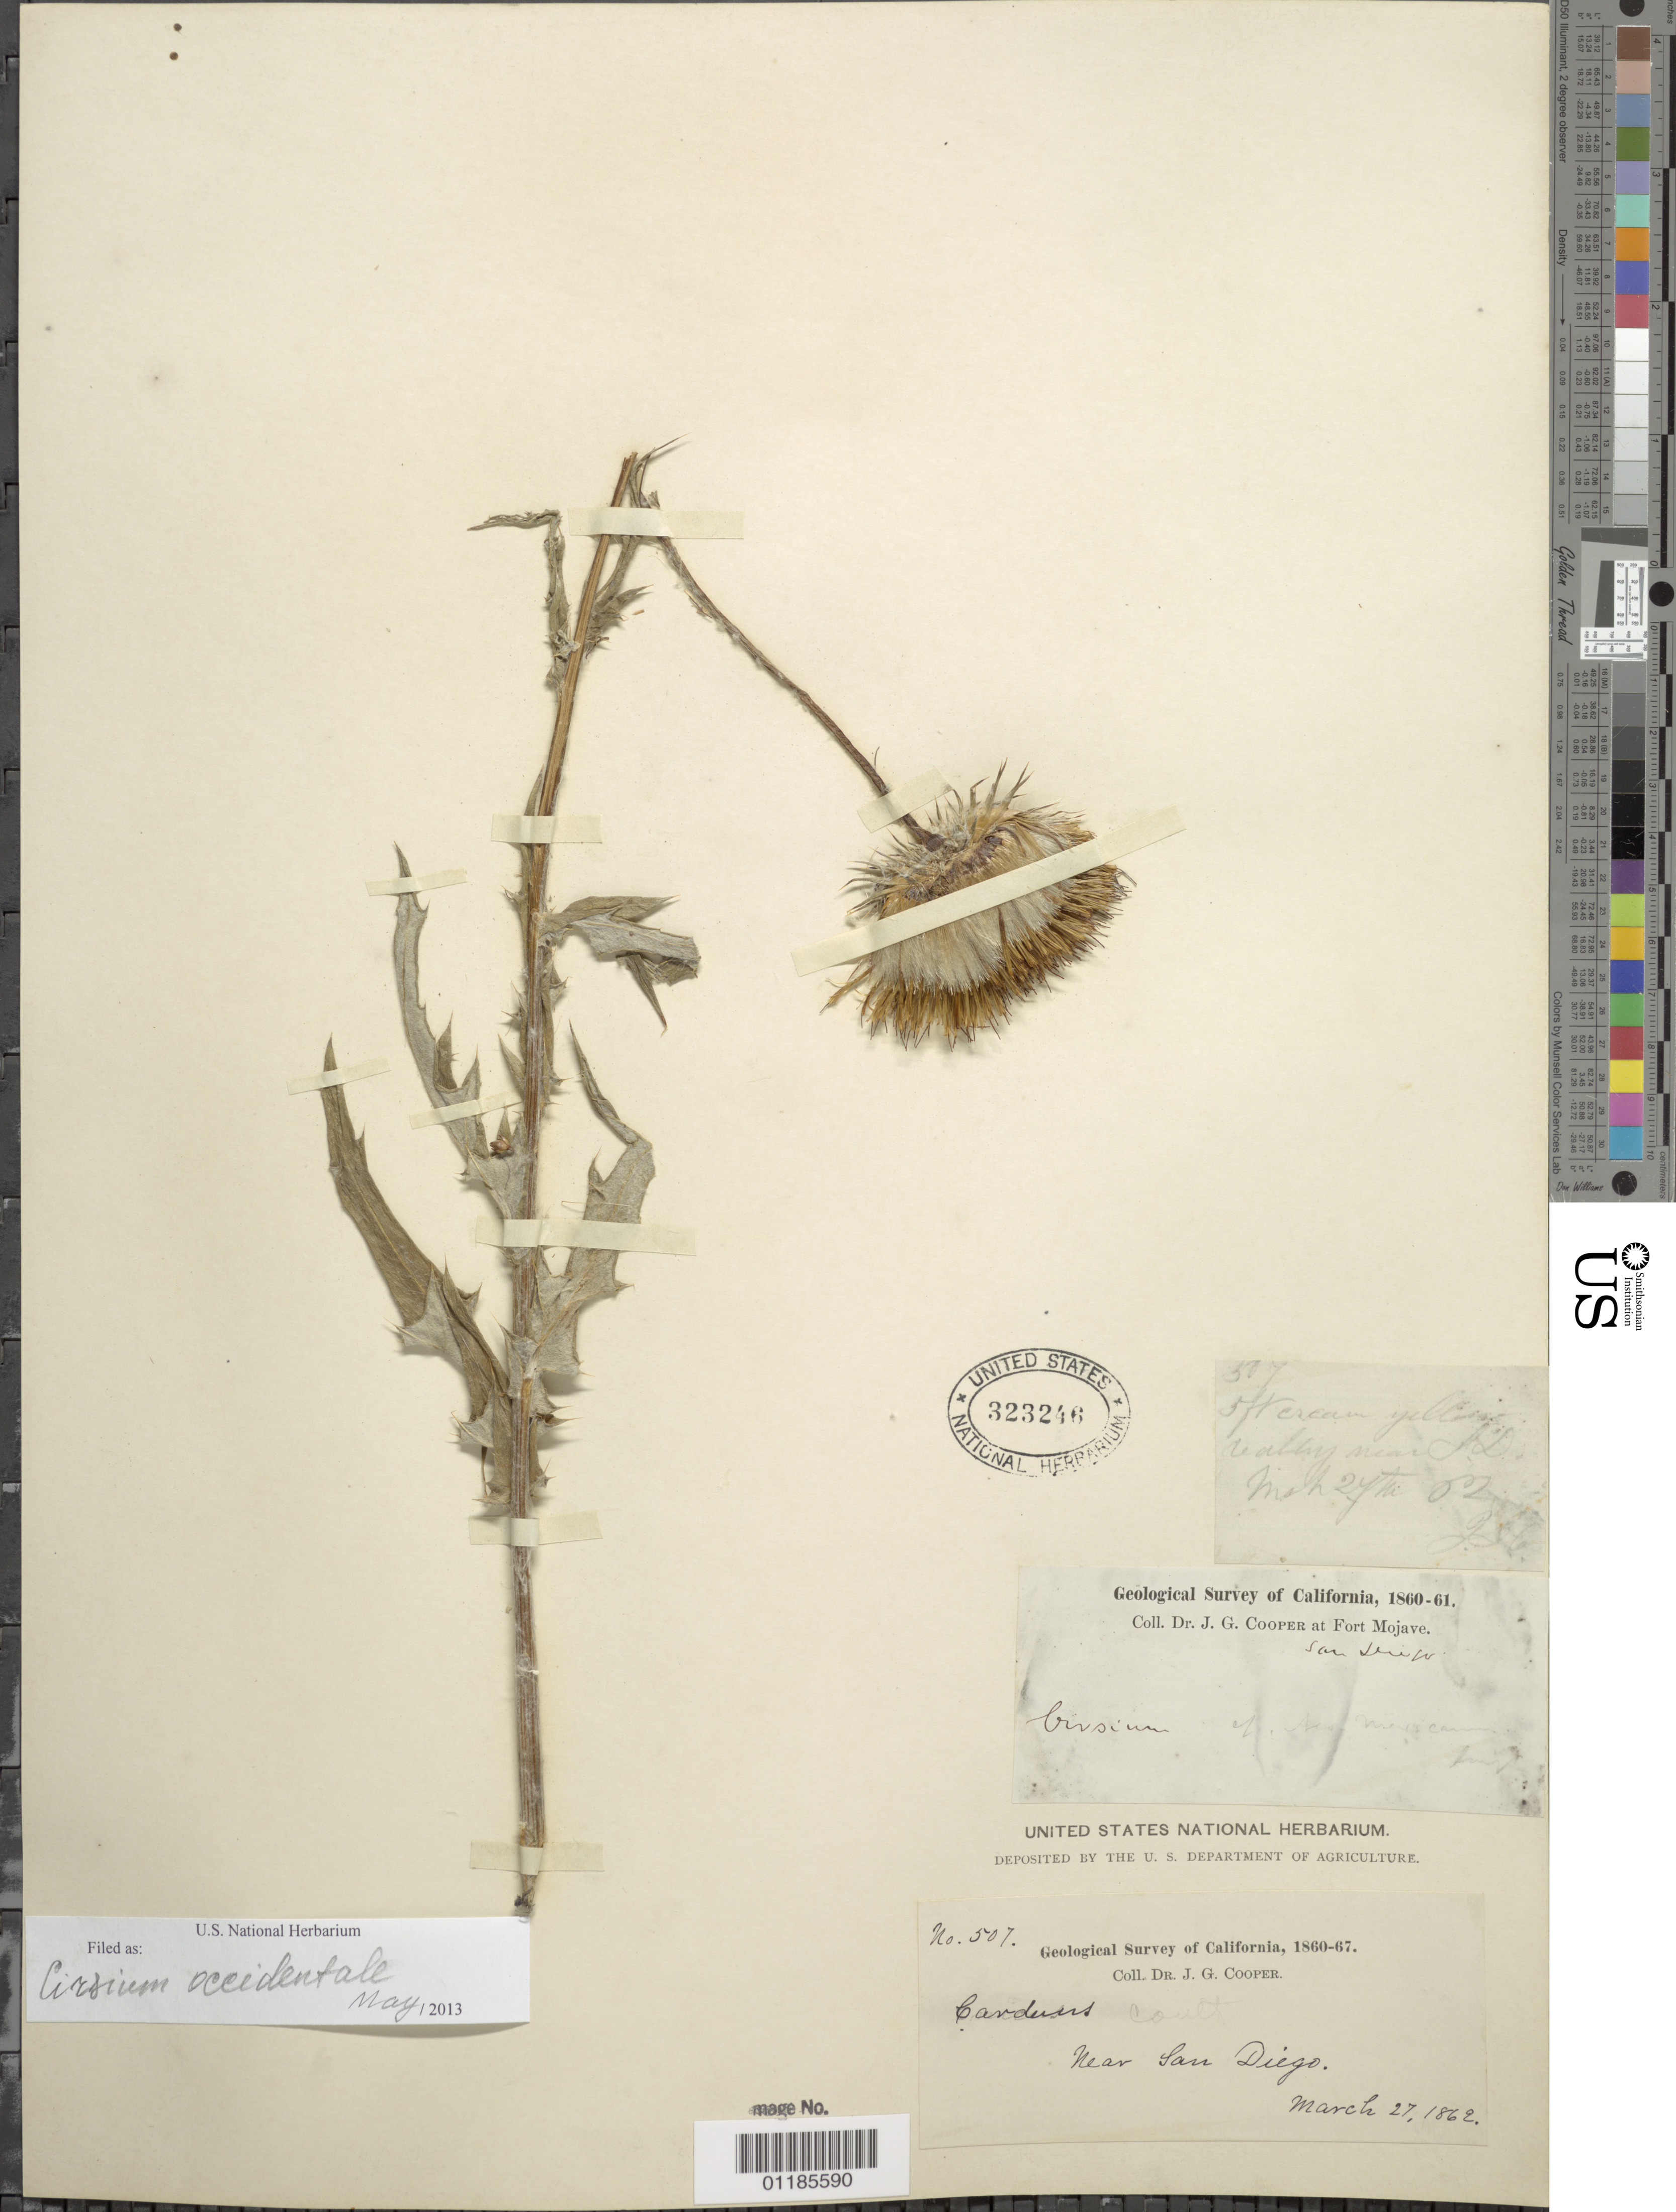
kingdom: Plantae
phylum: Tracheophyta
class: Magnoliopsida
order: Asterales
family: Asteraceae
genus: Cirsium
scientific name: Cirsium occidentale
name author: (Nutt.) Jeps.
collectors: J. G. Cooper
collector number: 507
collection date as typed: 27 Mar 1862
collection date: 1862-03-27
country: United States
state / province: California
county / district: San Diego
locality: near San Diego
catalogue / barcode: US 323246